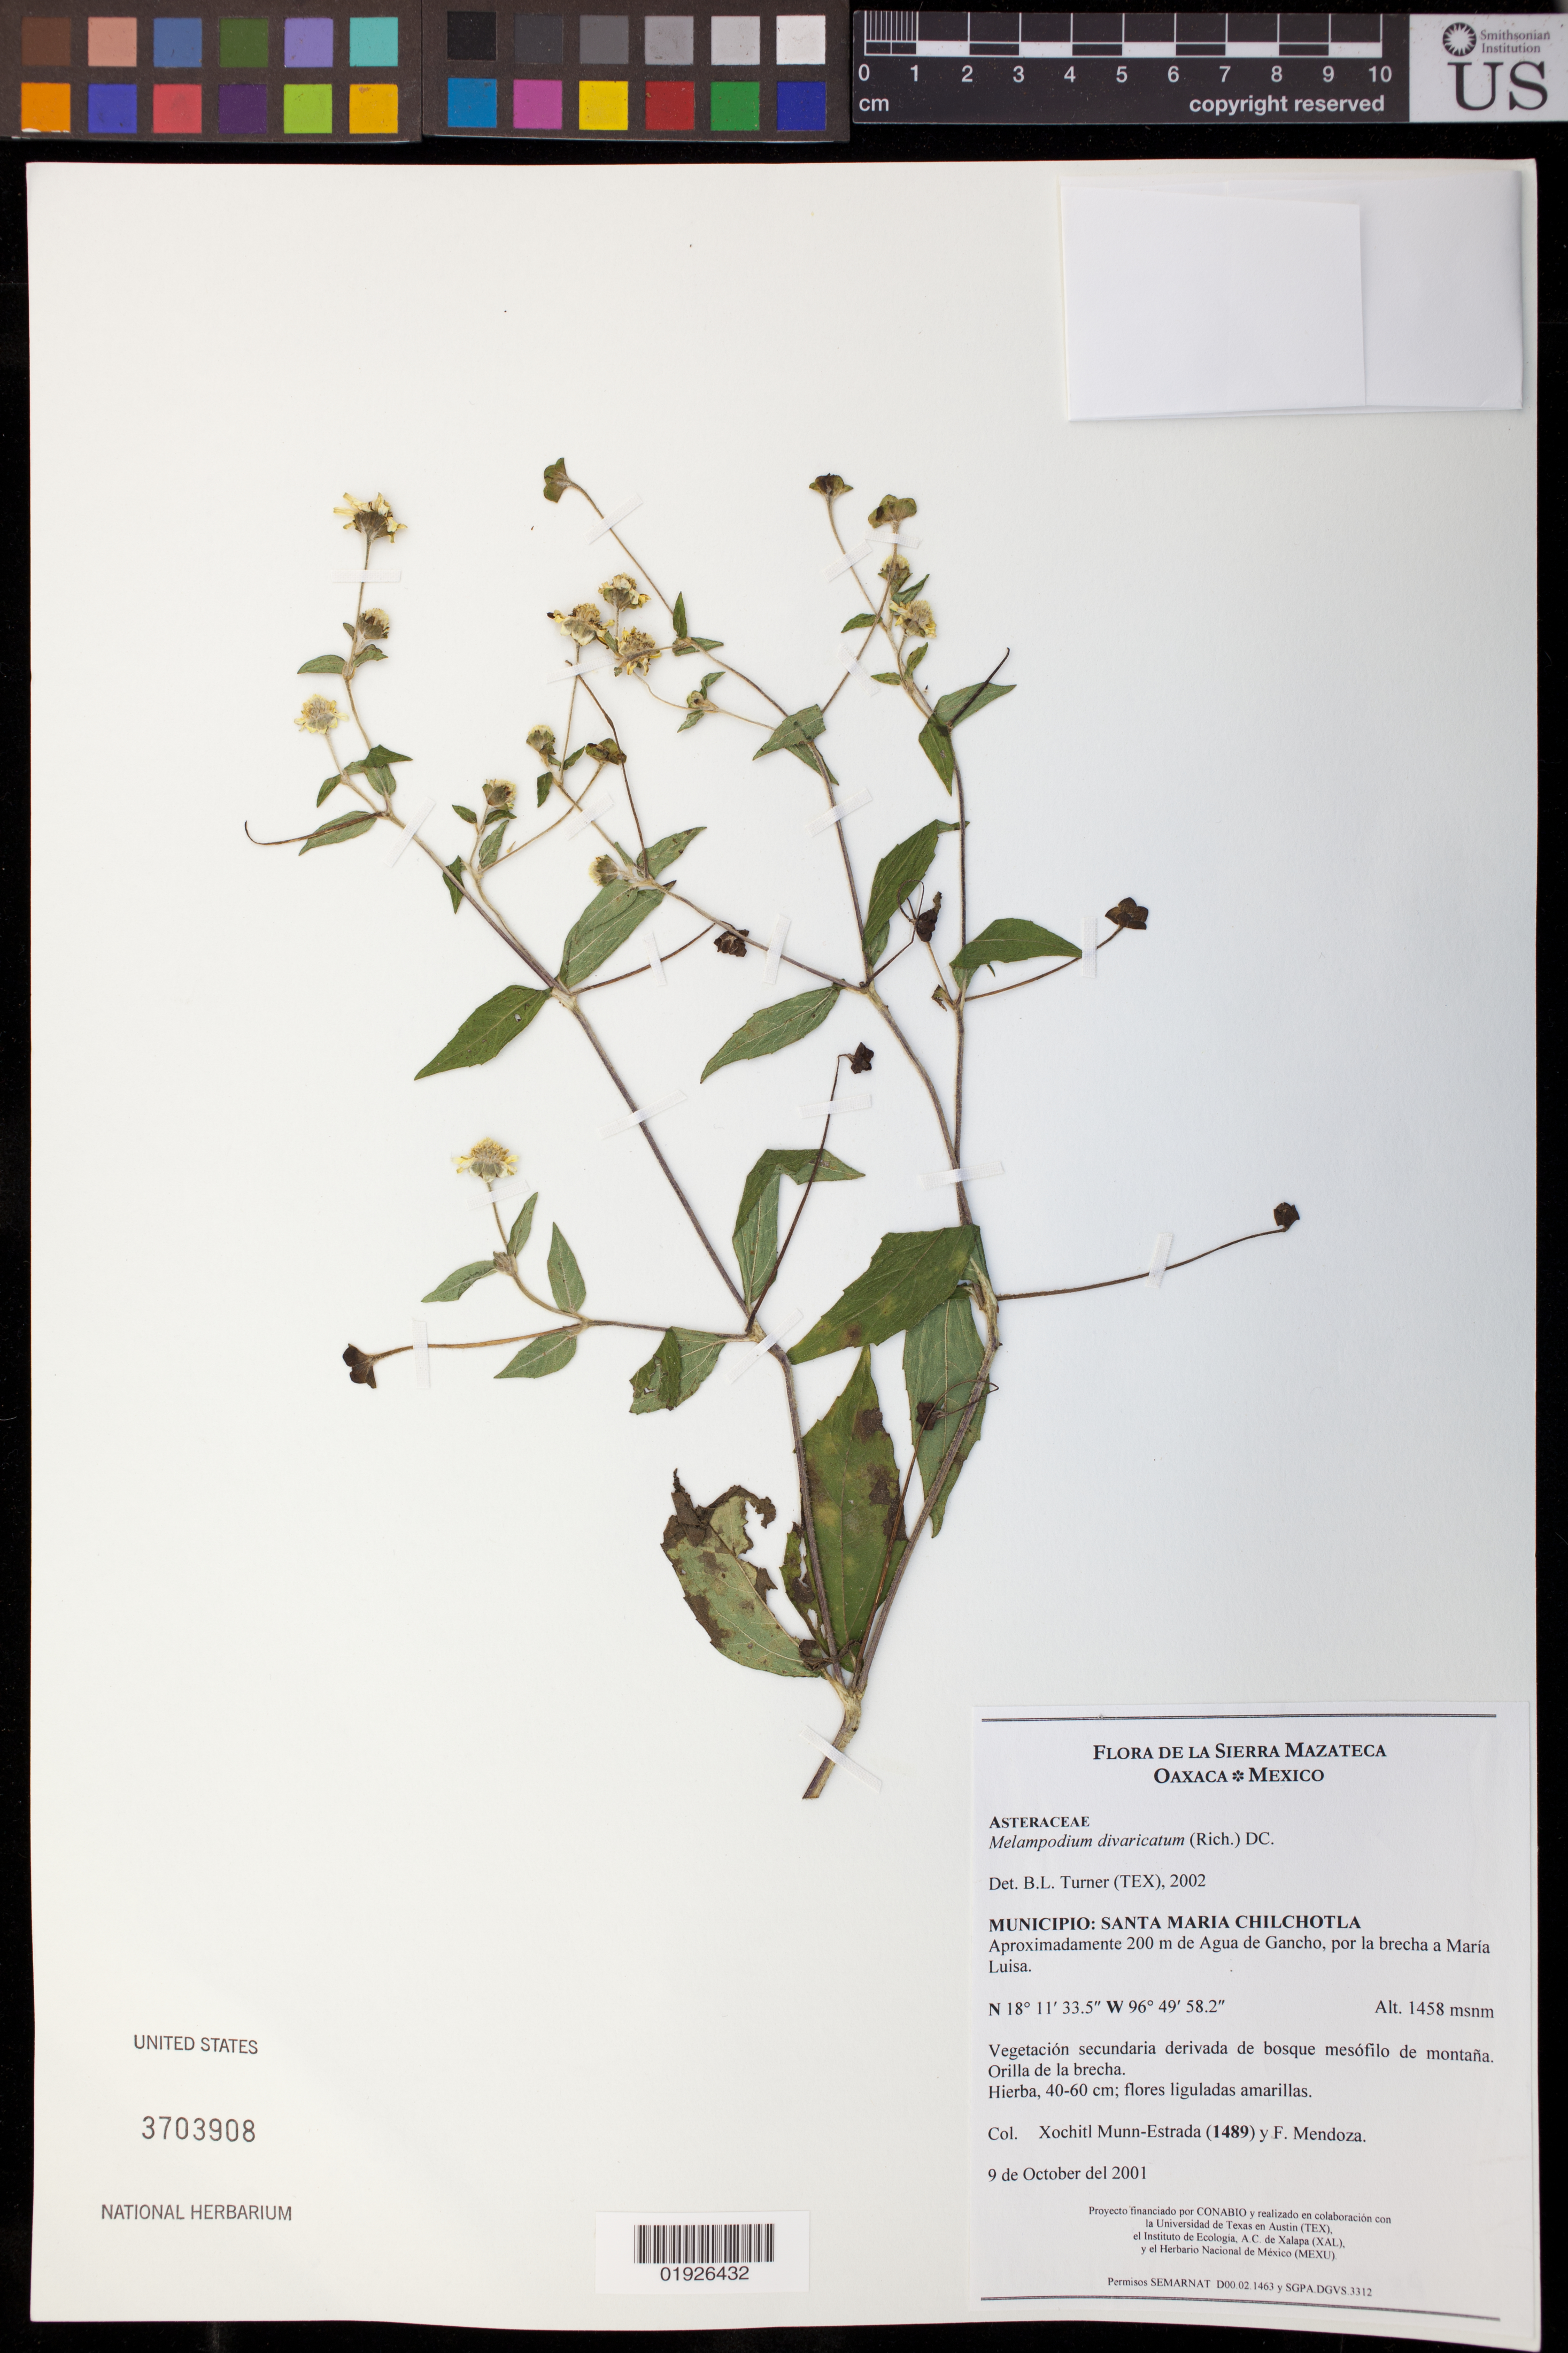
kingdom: Plantae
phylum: Tracheophyta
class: Magnoliopsida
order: Asterales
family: Asteraceae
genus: Melampodium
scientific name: Melampodium divaricatum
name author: (Rich.) DC.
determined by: Turner, B. L.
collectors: X. Munn-Estrada & F. Mendoza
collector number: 1489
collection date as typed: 9 de October del 2001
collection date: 2001-10-09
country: Mexico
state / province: Oaxaca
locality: Santa Maria Chilchotla, Aproximadamente 200 m de Agua de Gancho, por la brecha a Maria Luisa.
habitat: Vegetacion secundaria derivada de bosque mesofilo de montana. Orilla de la brecha.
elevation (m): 1458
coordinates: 18 11 33.5 N, 96 49 58.2 W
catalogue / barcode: US 3703908